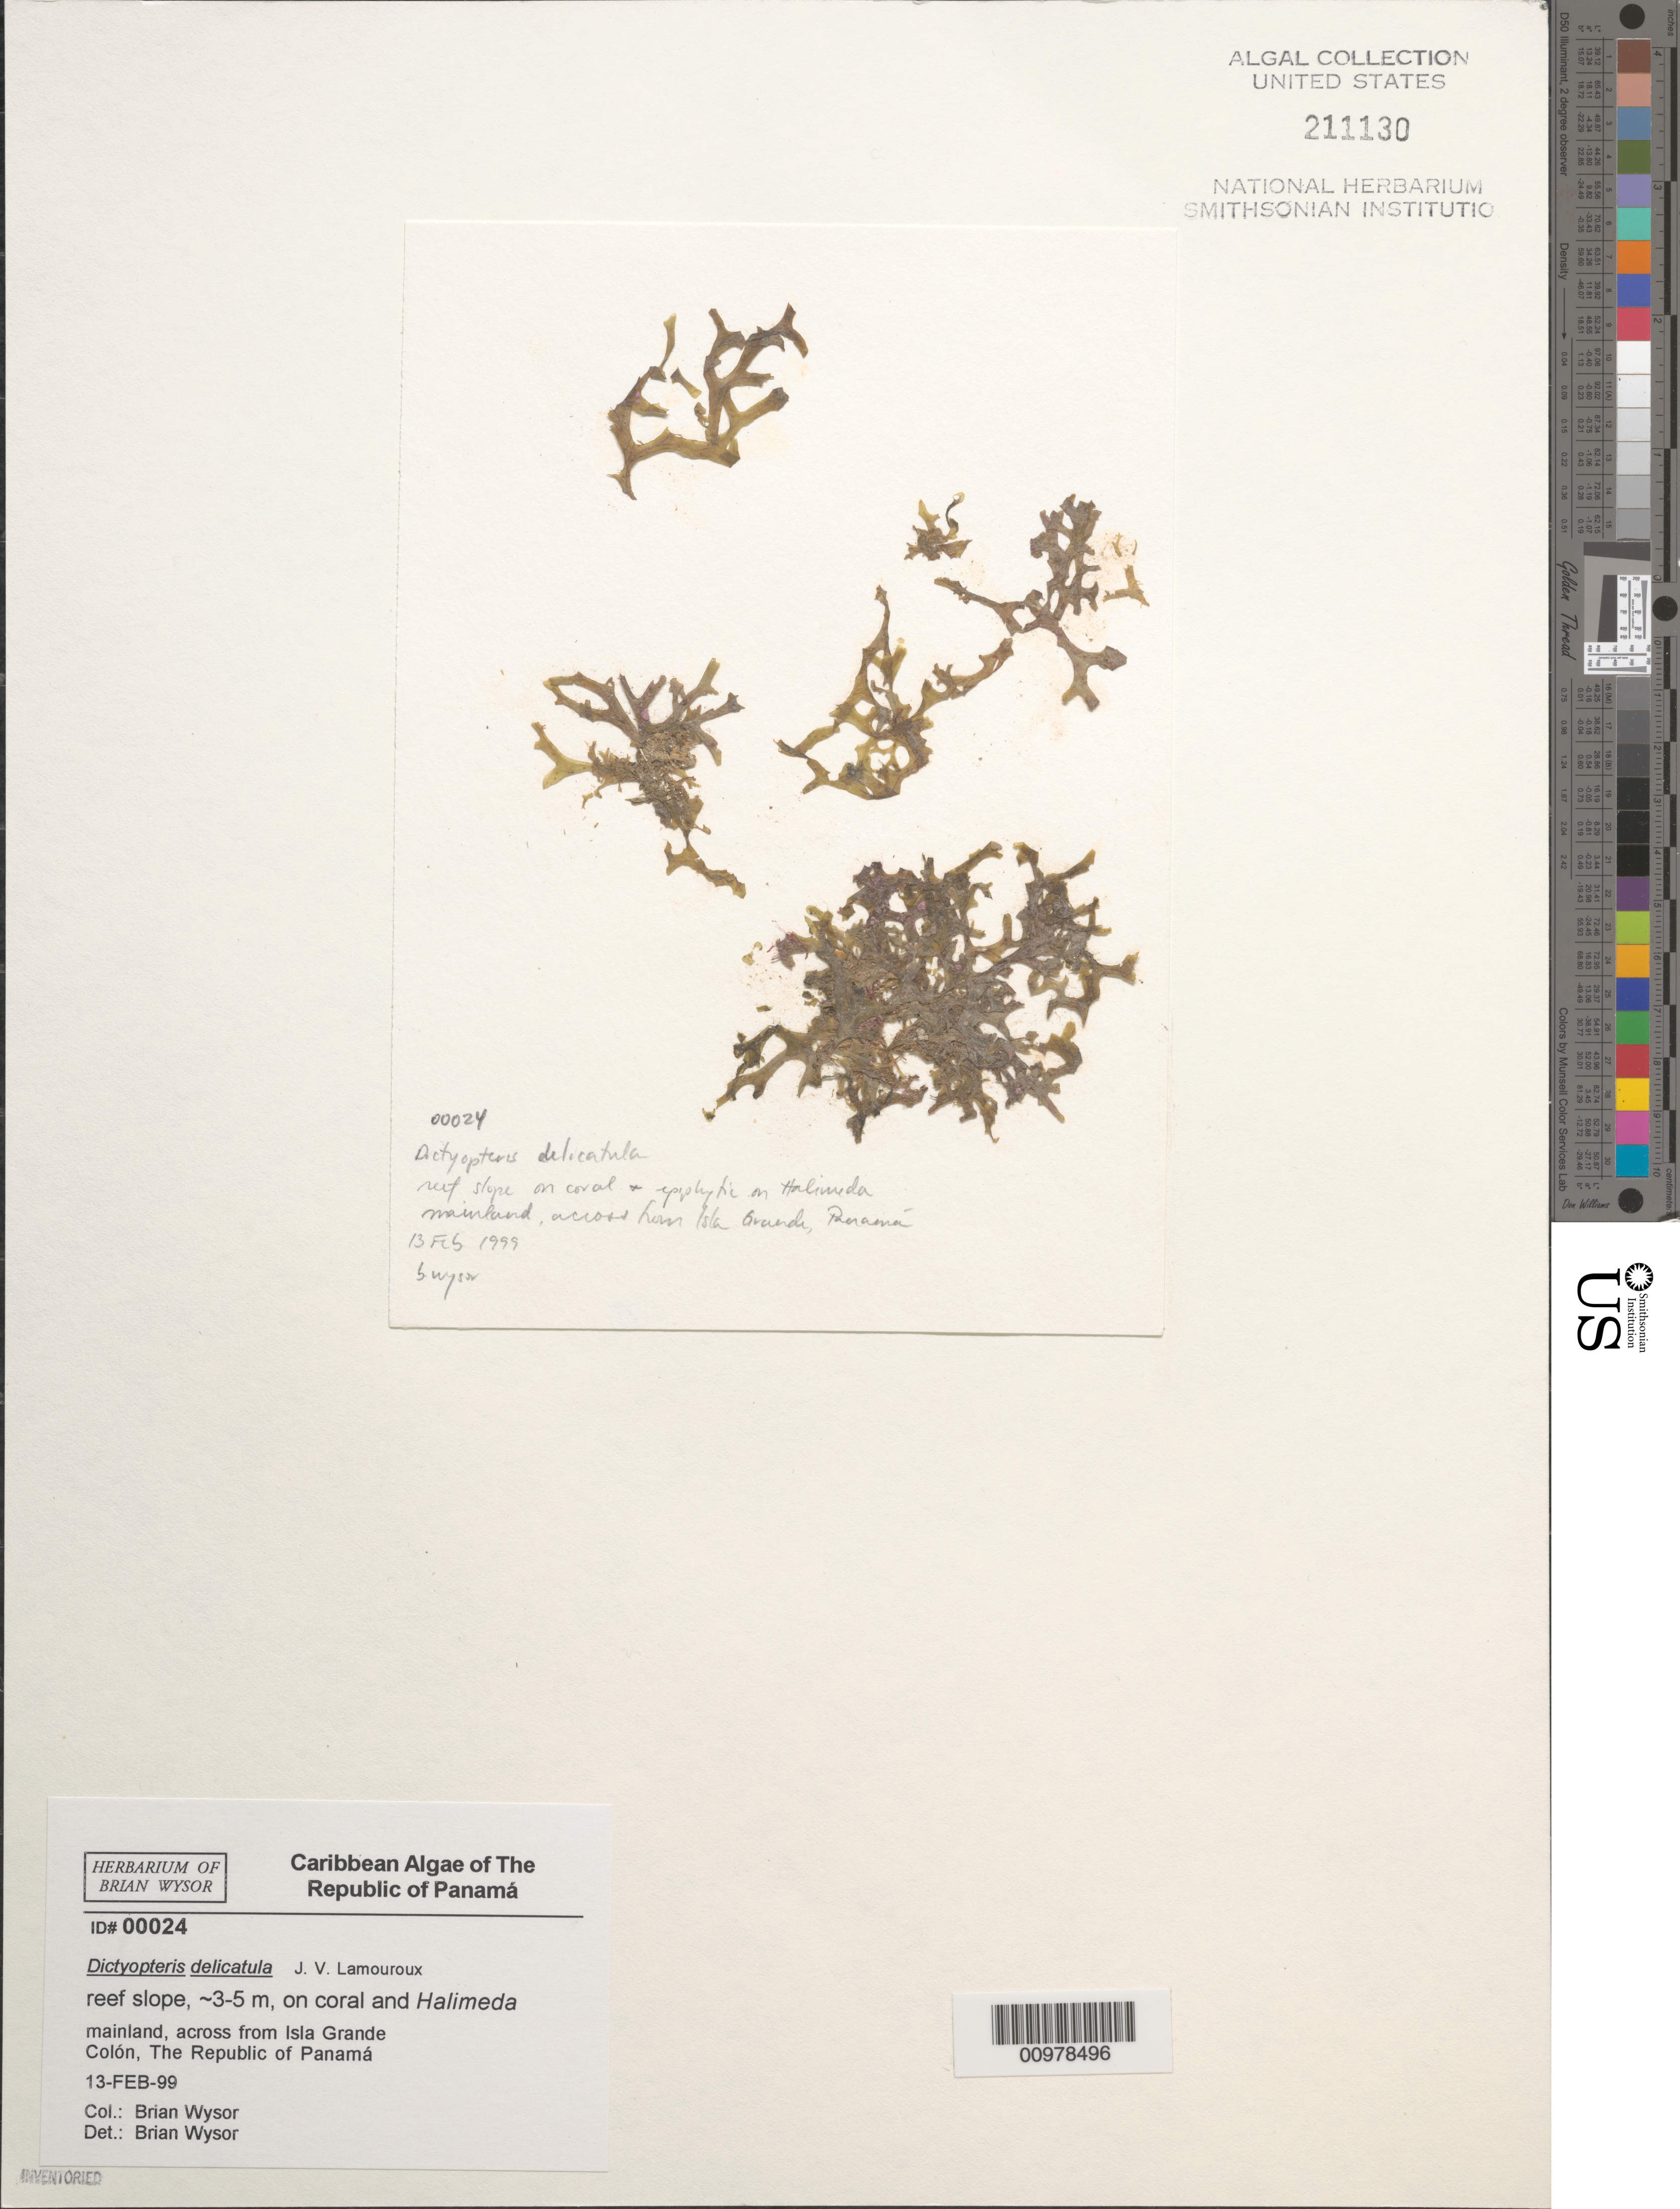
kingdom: Chromista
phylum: Ochrophyta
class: Phaeophyceae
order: Dictyotales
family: Dictyotaceae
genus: Dictyopteris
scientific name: Dictyopteris delicatula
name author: J.V.Lamouroux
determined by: Wysor, B.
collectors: B. Wysor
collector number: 00024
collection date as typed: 13 Feb 1999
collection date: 1999-02-13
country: Panama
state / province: Colón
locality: Mainland, across from Isla Grande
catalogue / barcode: US 211130